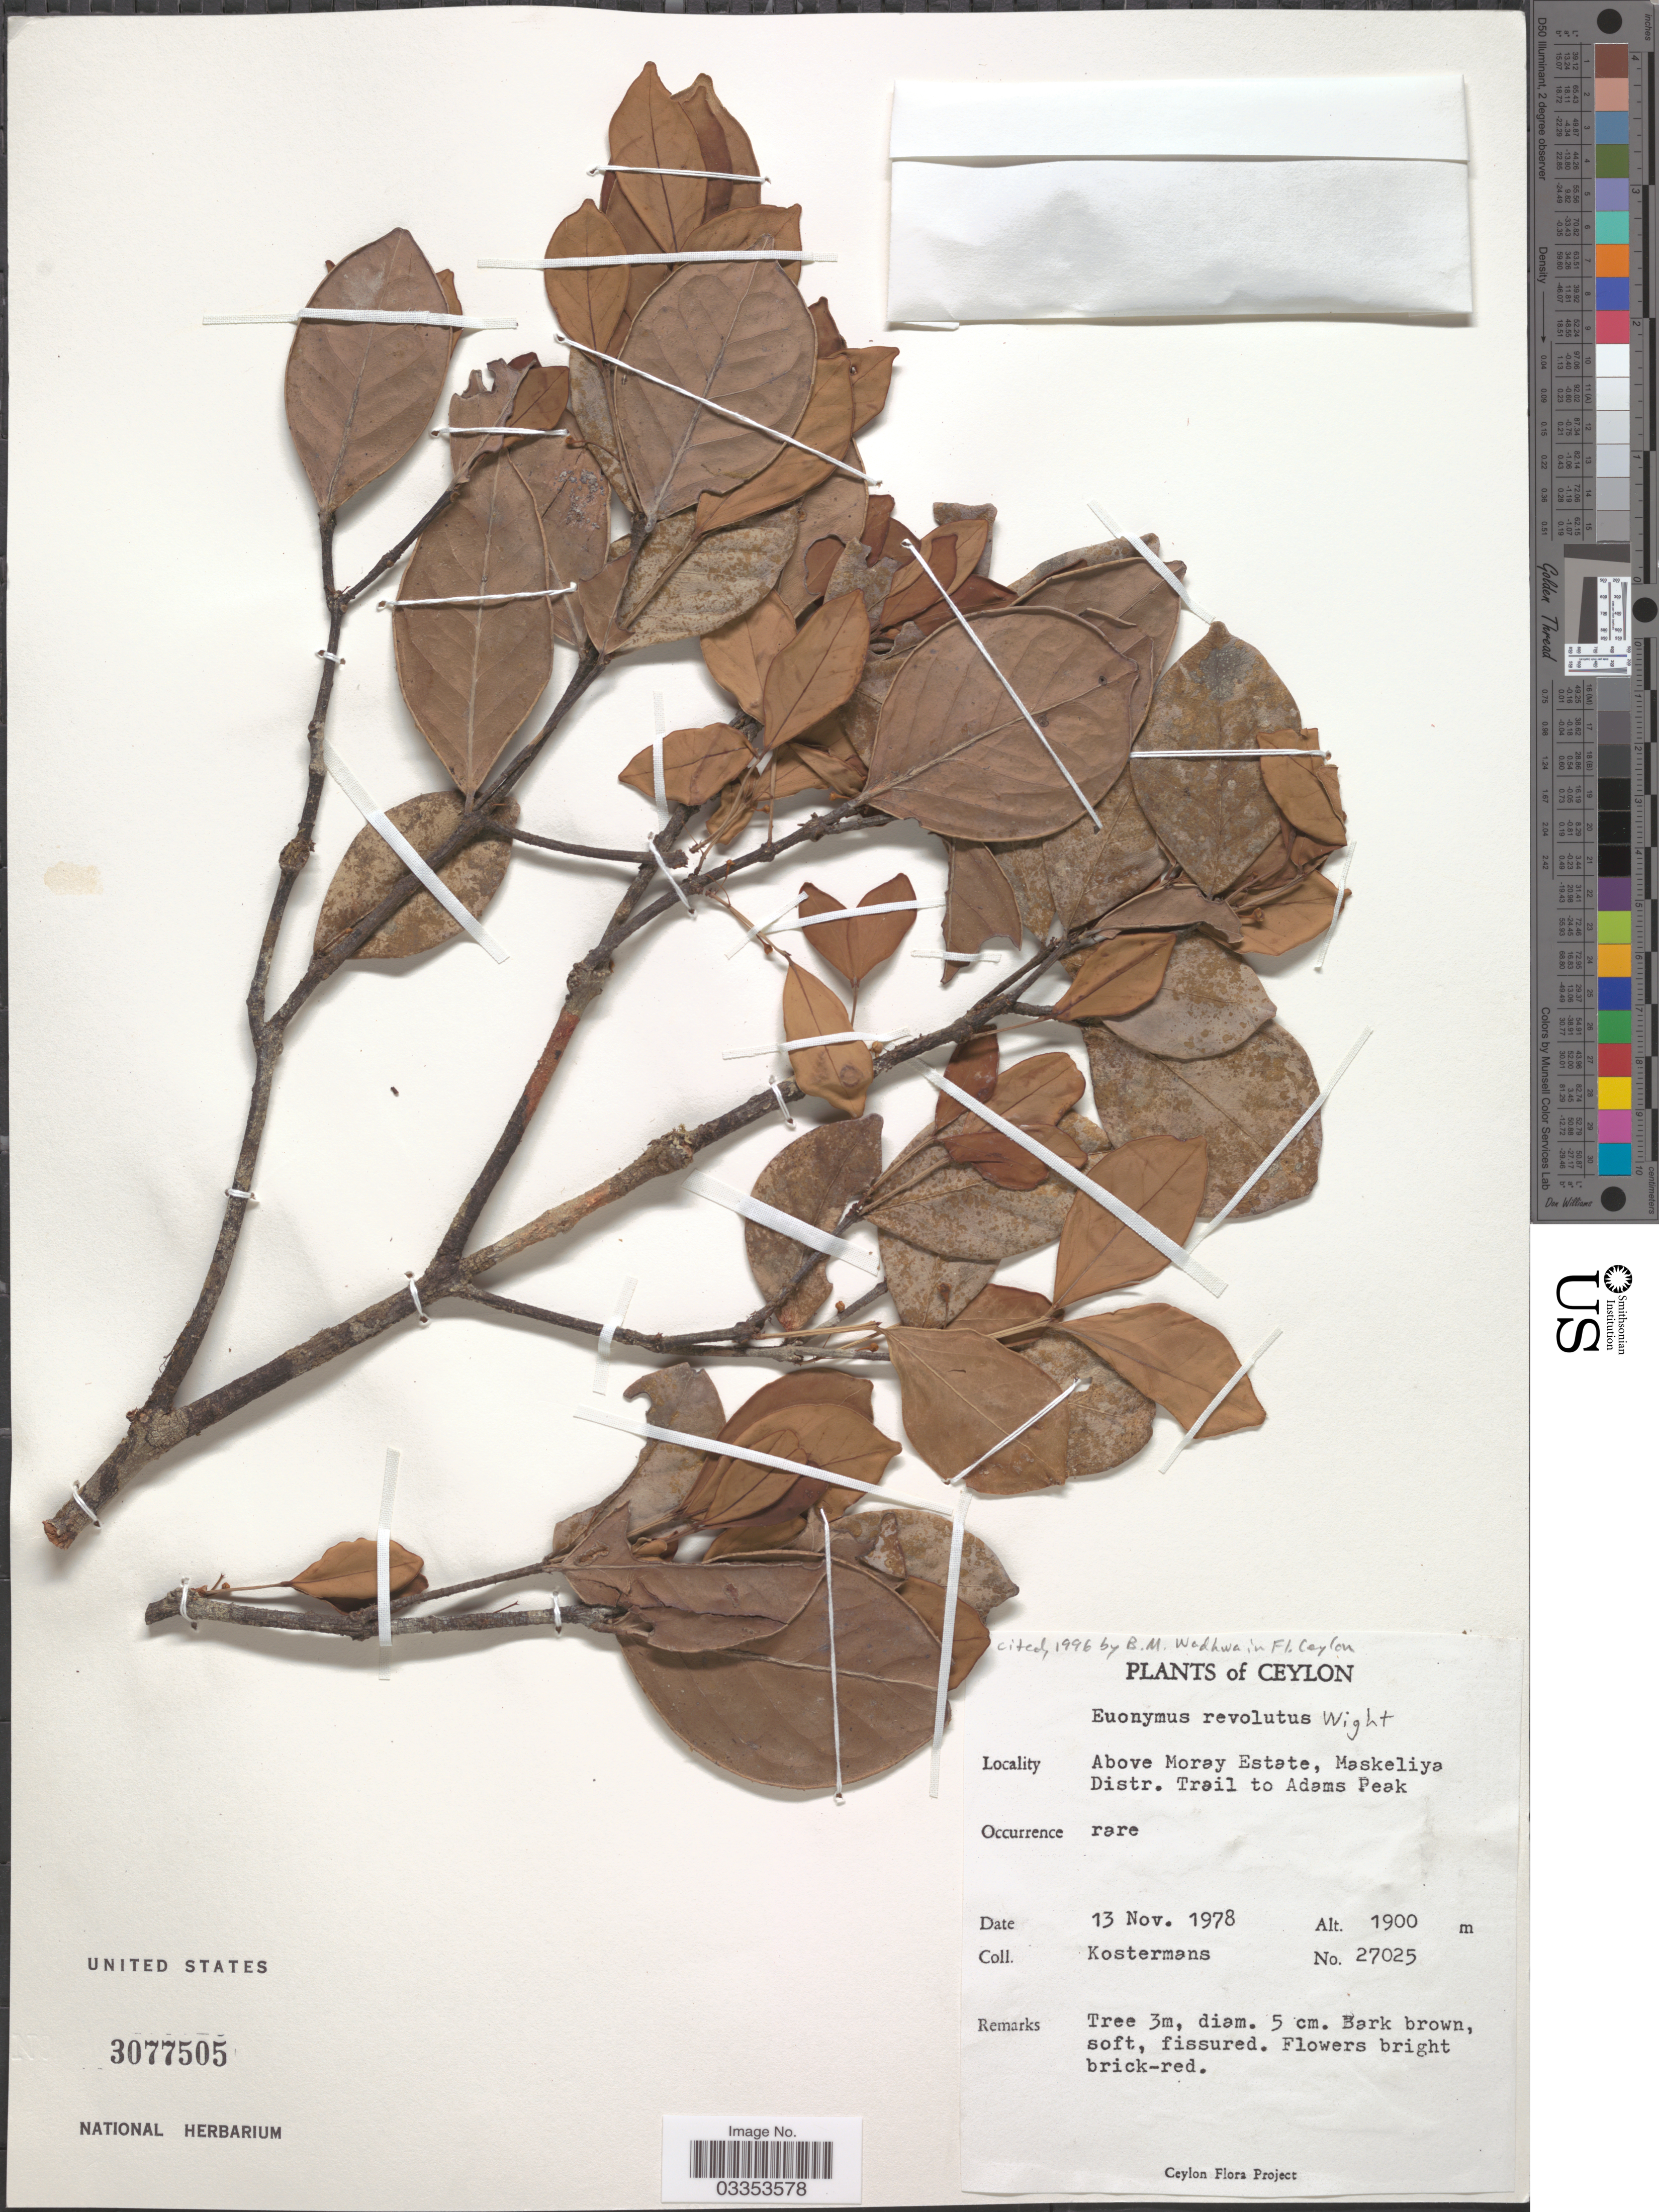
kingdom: Plantae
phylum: Tracheophyta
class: Magnoliopsida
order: Celastrales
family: Celastraceae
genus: Euonymus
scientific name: Euonymus revolutus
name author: Wight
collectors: Kostermans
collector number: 27025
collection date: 1978-11-13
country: Sri Lanka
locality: Ceylon. Above Moray Estate, Maskeliya Distr. Trail to Adams Peak.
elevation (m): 1900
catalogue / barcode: US 3077505